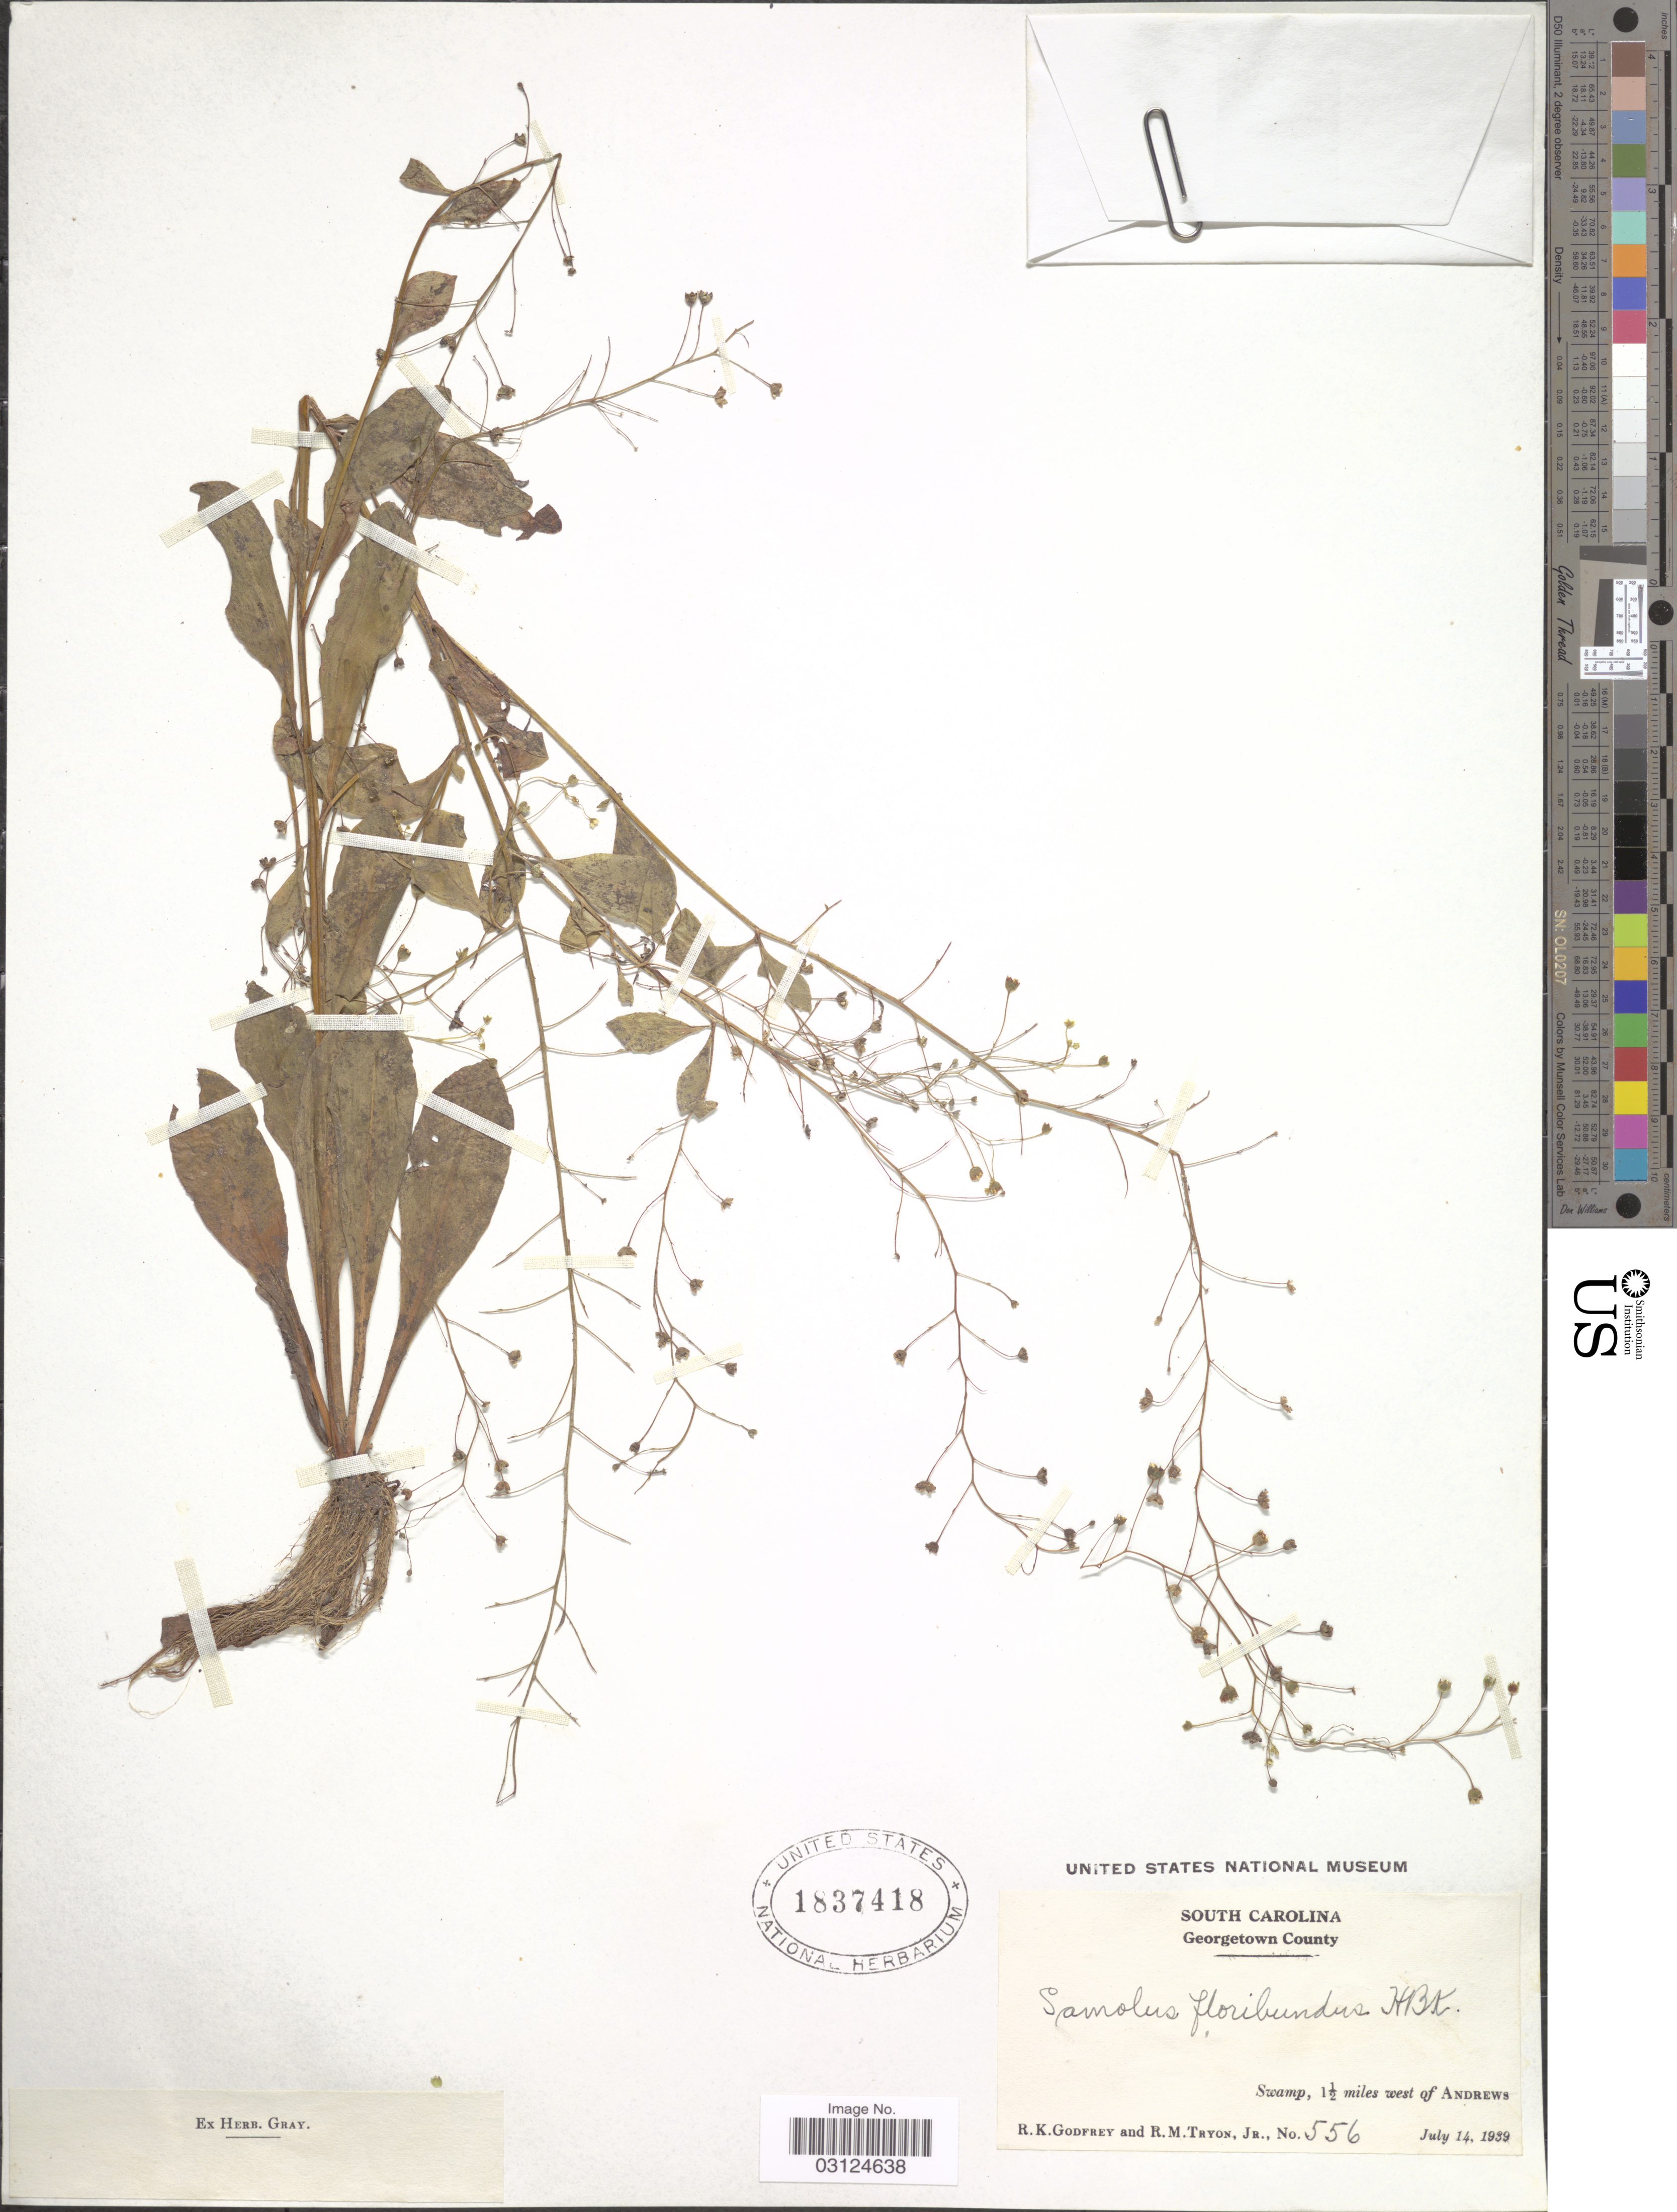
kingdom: Plantae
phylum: Tracheophyta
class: Magnoliopsida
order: Ericales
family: Primulaceae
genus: Samolus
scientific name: Samolus parviflorus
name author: Raf.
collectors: R. K. Godfrey & R. Tryon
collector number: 556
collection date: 1939-07-14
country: United States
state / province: South Carolina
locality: Georgetown County. Swamp, 1½ miles west of Andrews.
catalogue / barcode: US 1837418